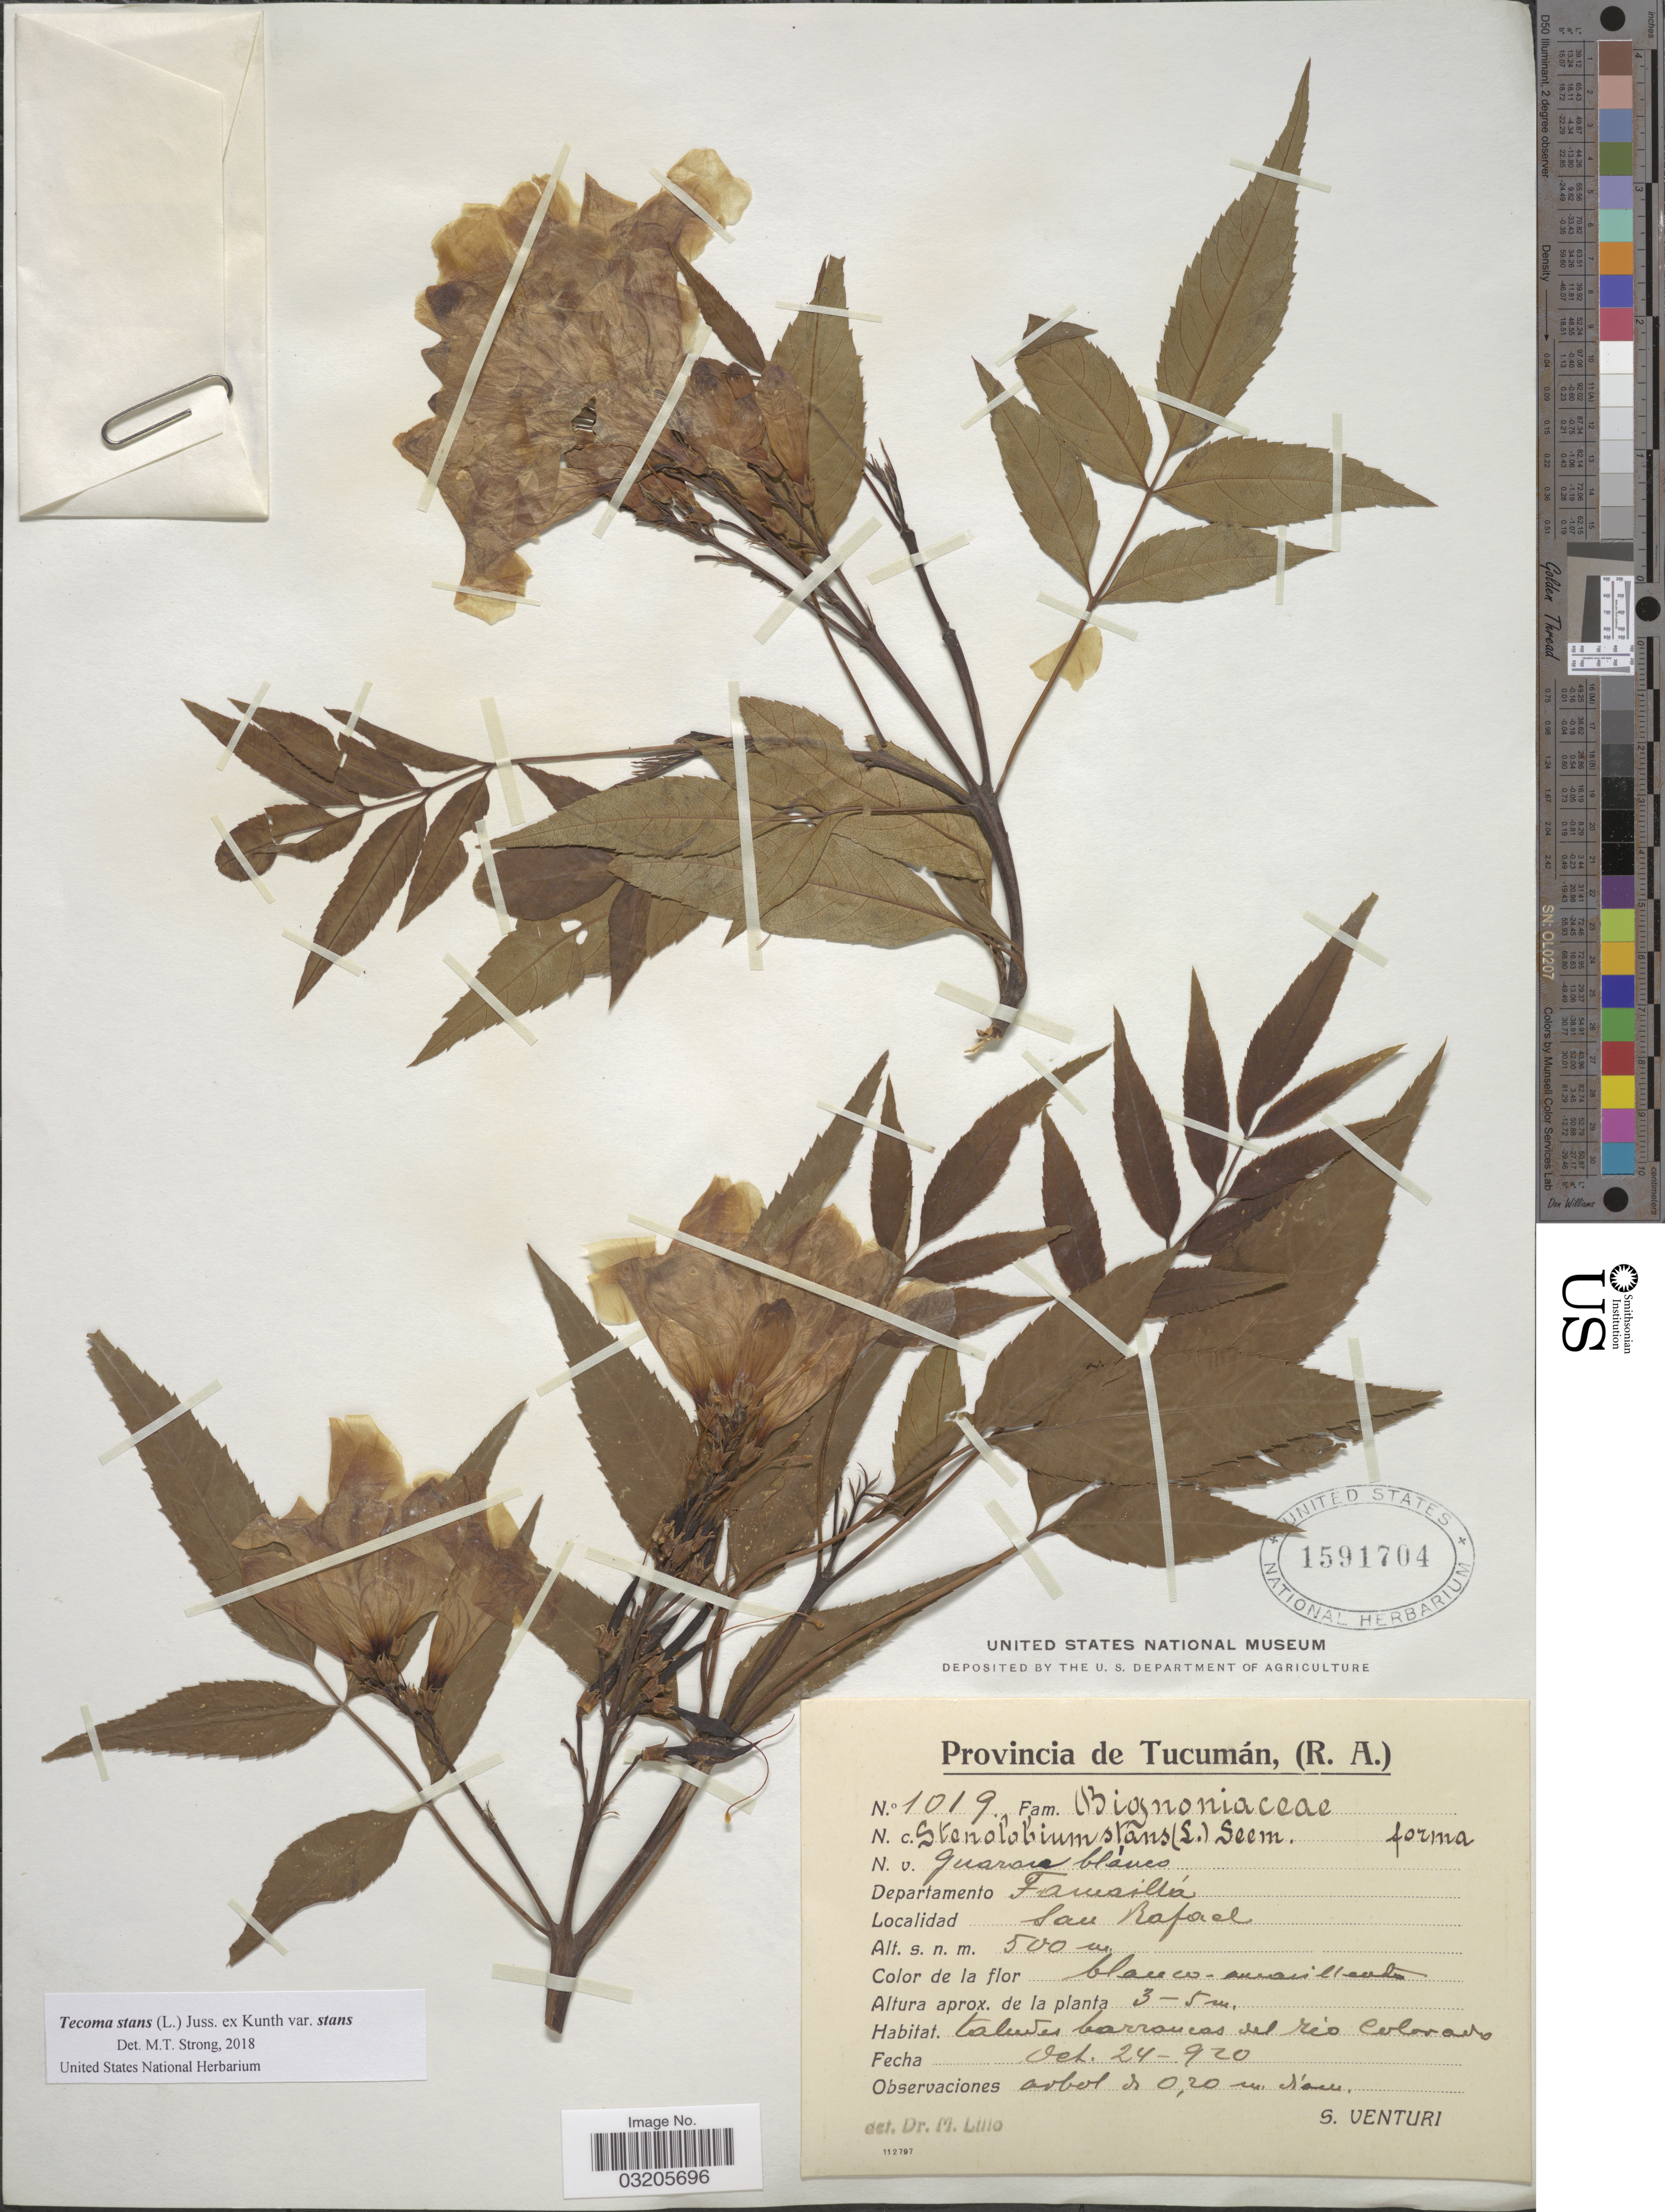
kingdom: Plantae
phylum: Tracheophyta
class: Magnoliopsida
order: Lamiales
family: Bignoniaceae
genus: Tecoma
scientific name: Tecoma stans var. stans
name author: (L.) Juss. ex Kunth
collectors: S. Venturi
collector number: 1019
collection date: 1920-10-24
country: Argentina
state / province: Tucuman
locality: (R. A.) Departamento Famaillá. San Rafael.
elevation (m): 500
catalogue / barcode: US 1591704